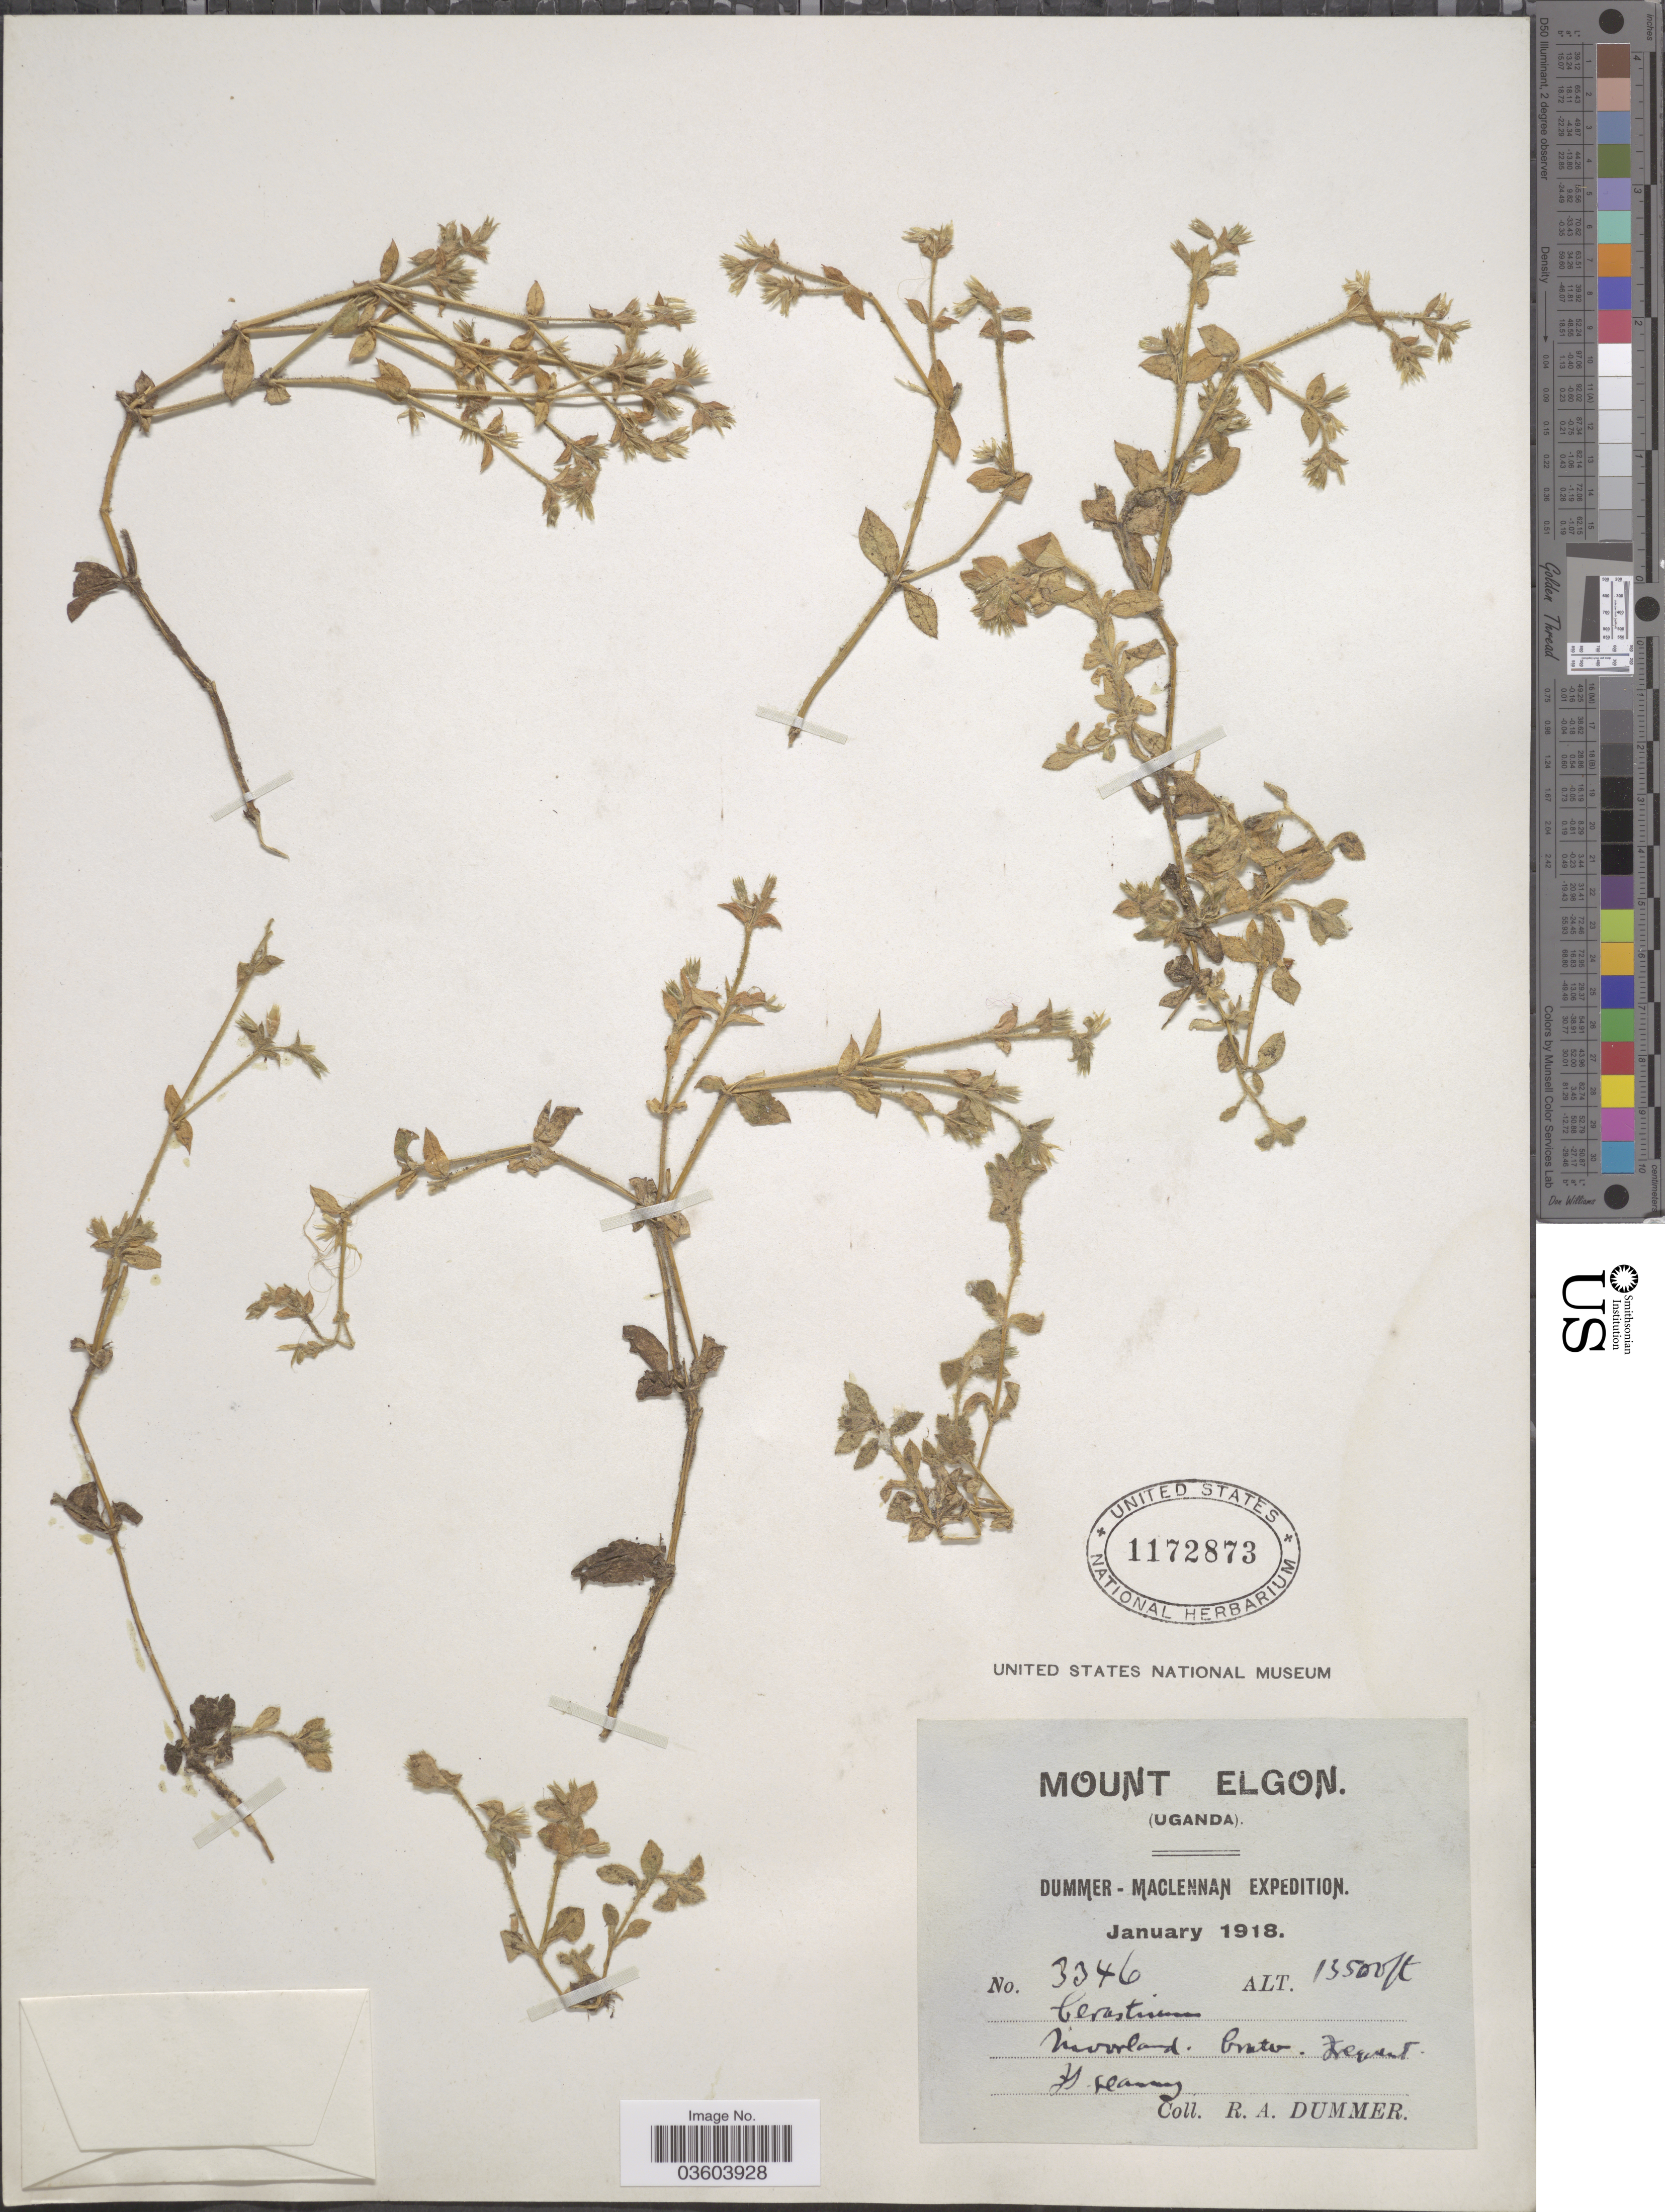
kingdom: Plantae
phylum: Tracheophyta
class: Magnoliopsida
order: Caryophyllales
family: Caryophyllaceae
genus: Cerastium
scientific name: Cerastium sp.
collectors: R. Dümmer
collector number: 3346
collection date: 1918-01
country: Uganda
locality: Mount Elgon. Moorland. Crater.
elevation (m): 4115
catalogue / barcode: US 1172873